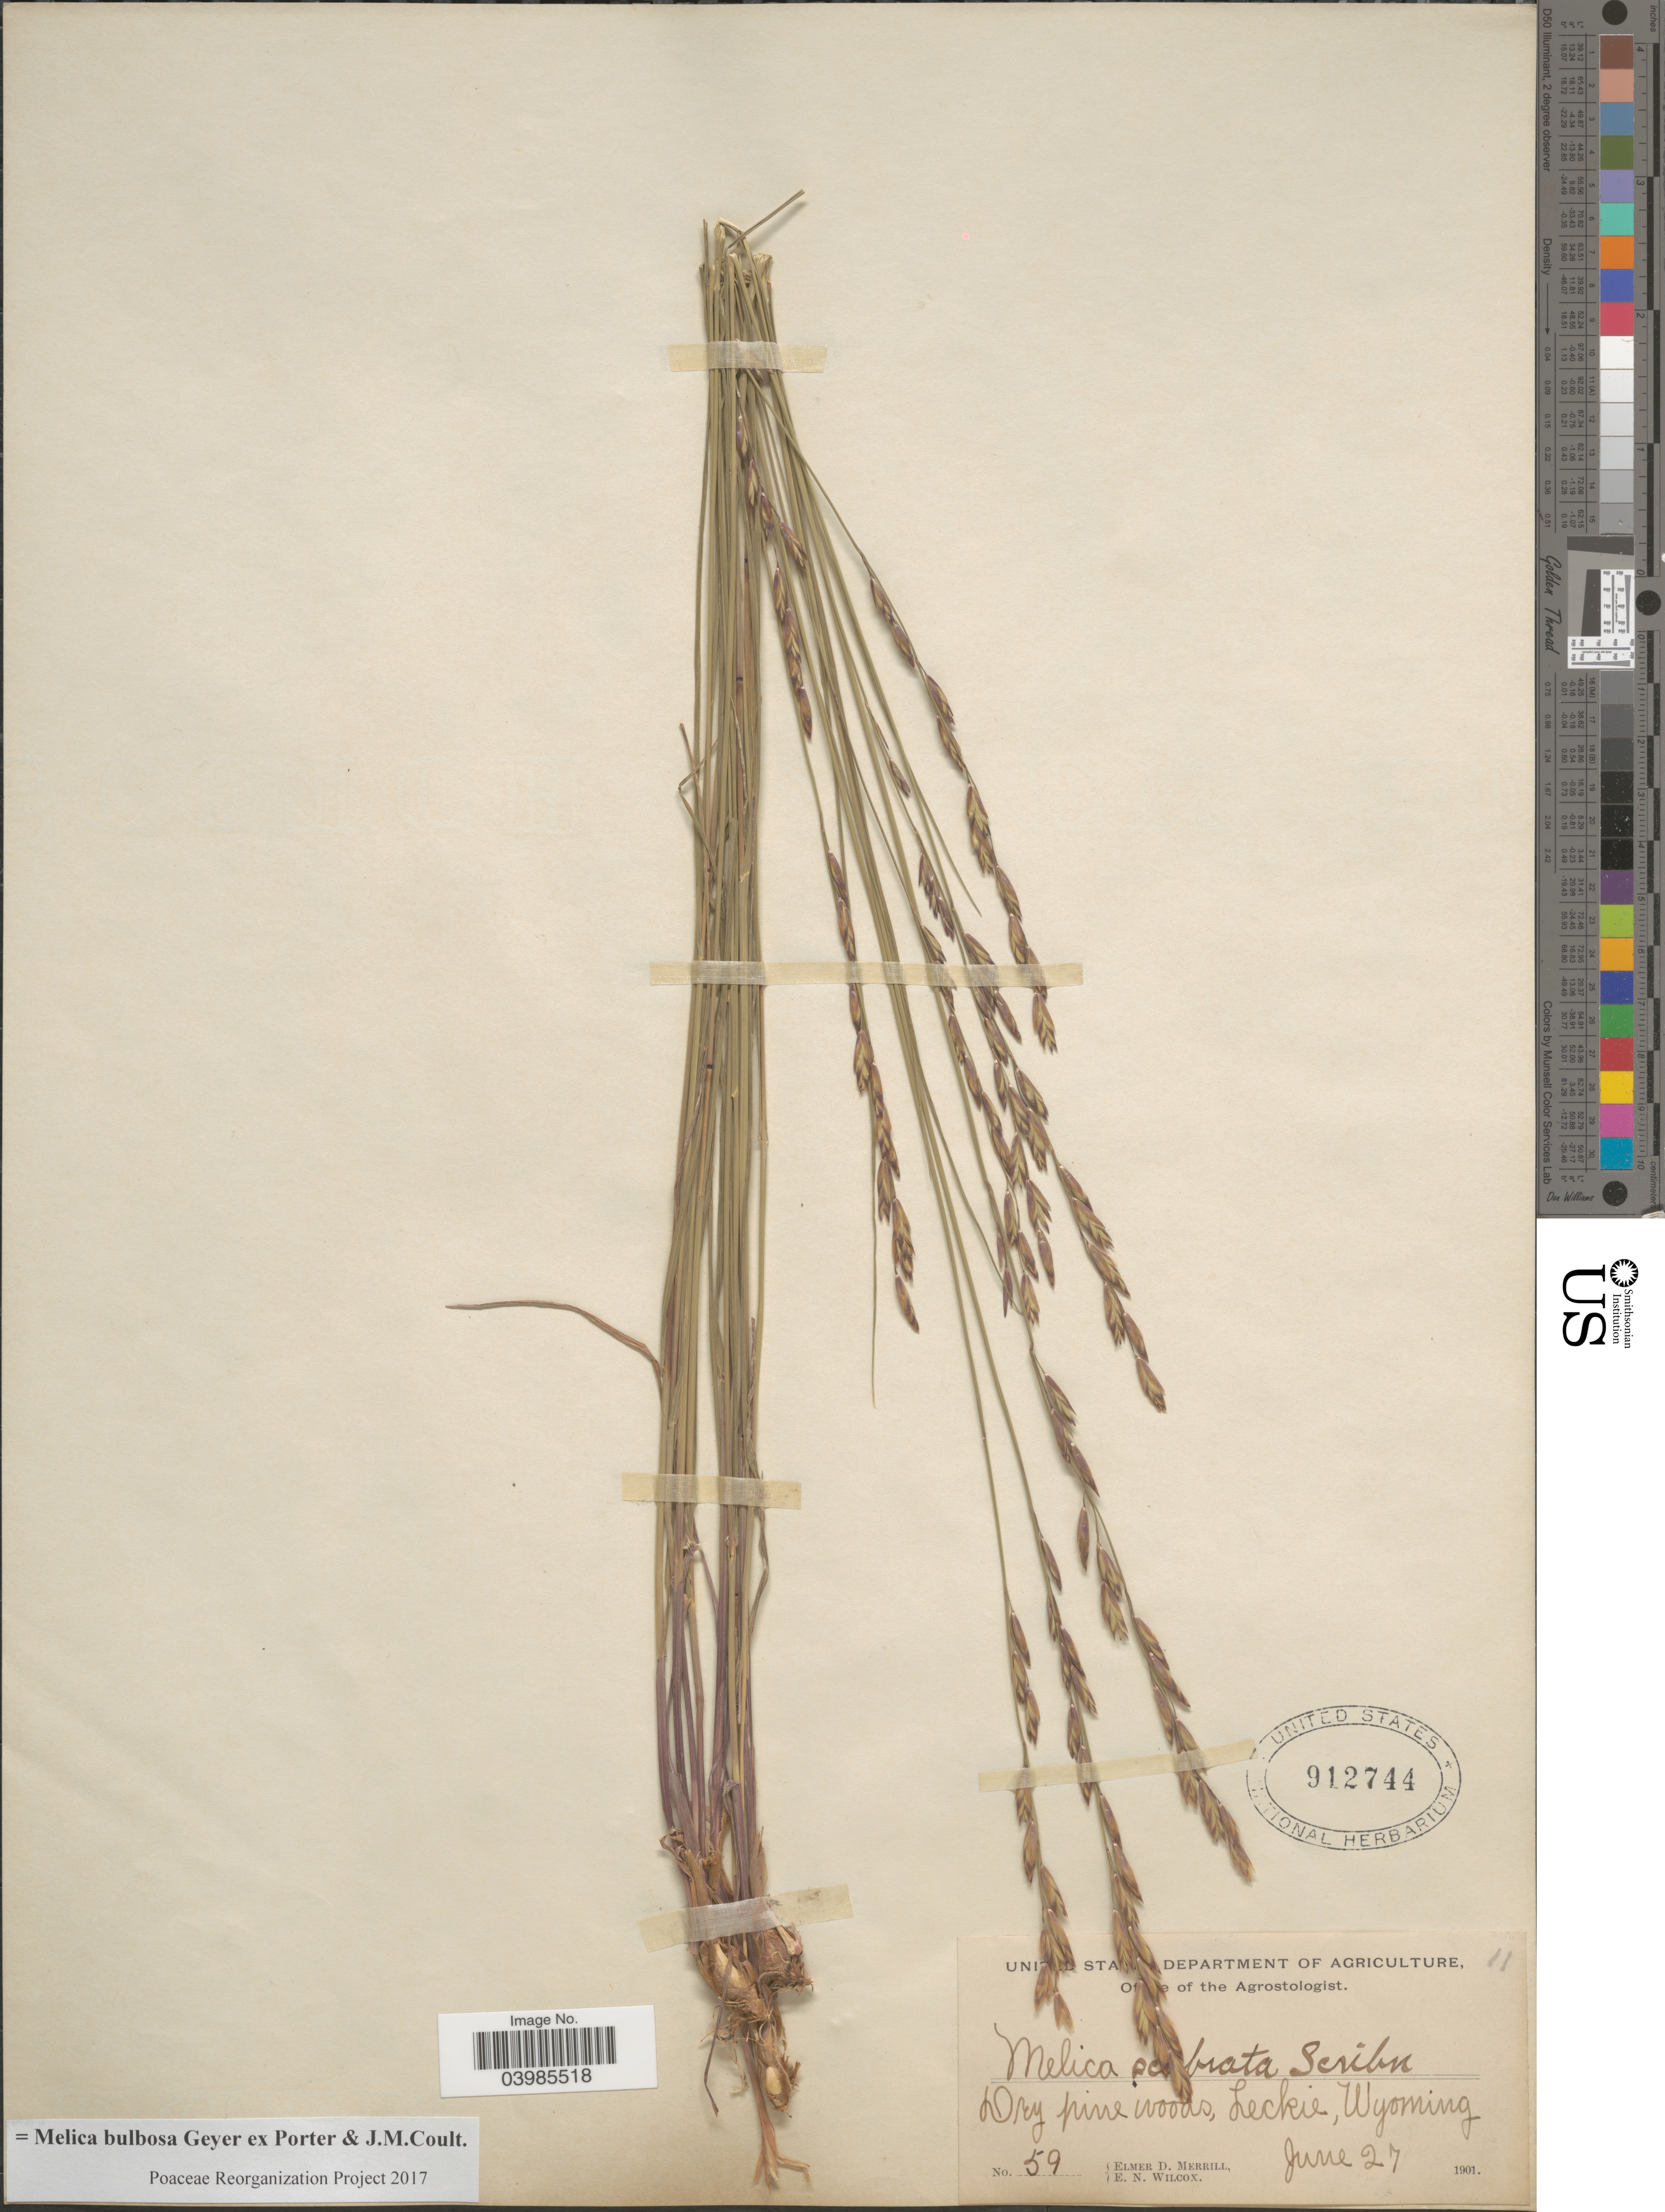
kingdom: Plantae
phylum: Tracheophyta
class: Liliopsida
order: Poales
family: Poaceae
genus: Melica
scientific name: Melica bulbosa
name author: Geyer ex Porter & J.M. Coult.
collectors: E. D. Merrill & E. Wilcox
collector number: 59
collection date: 1901-06-27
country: United States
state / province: Wyoming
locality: Leckie.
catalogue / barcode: US 912744